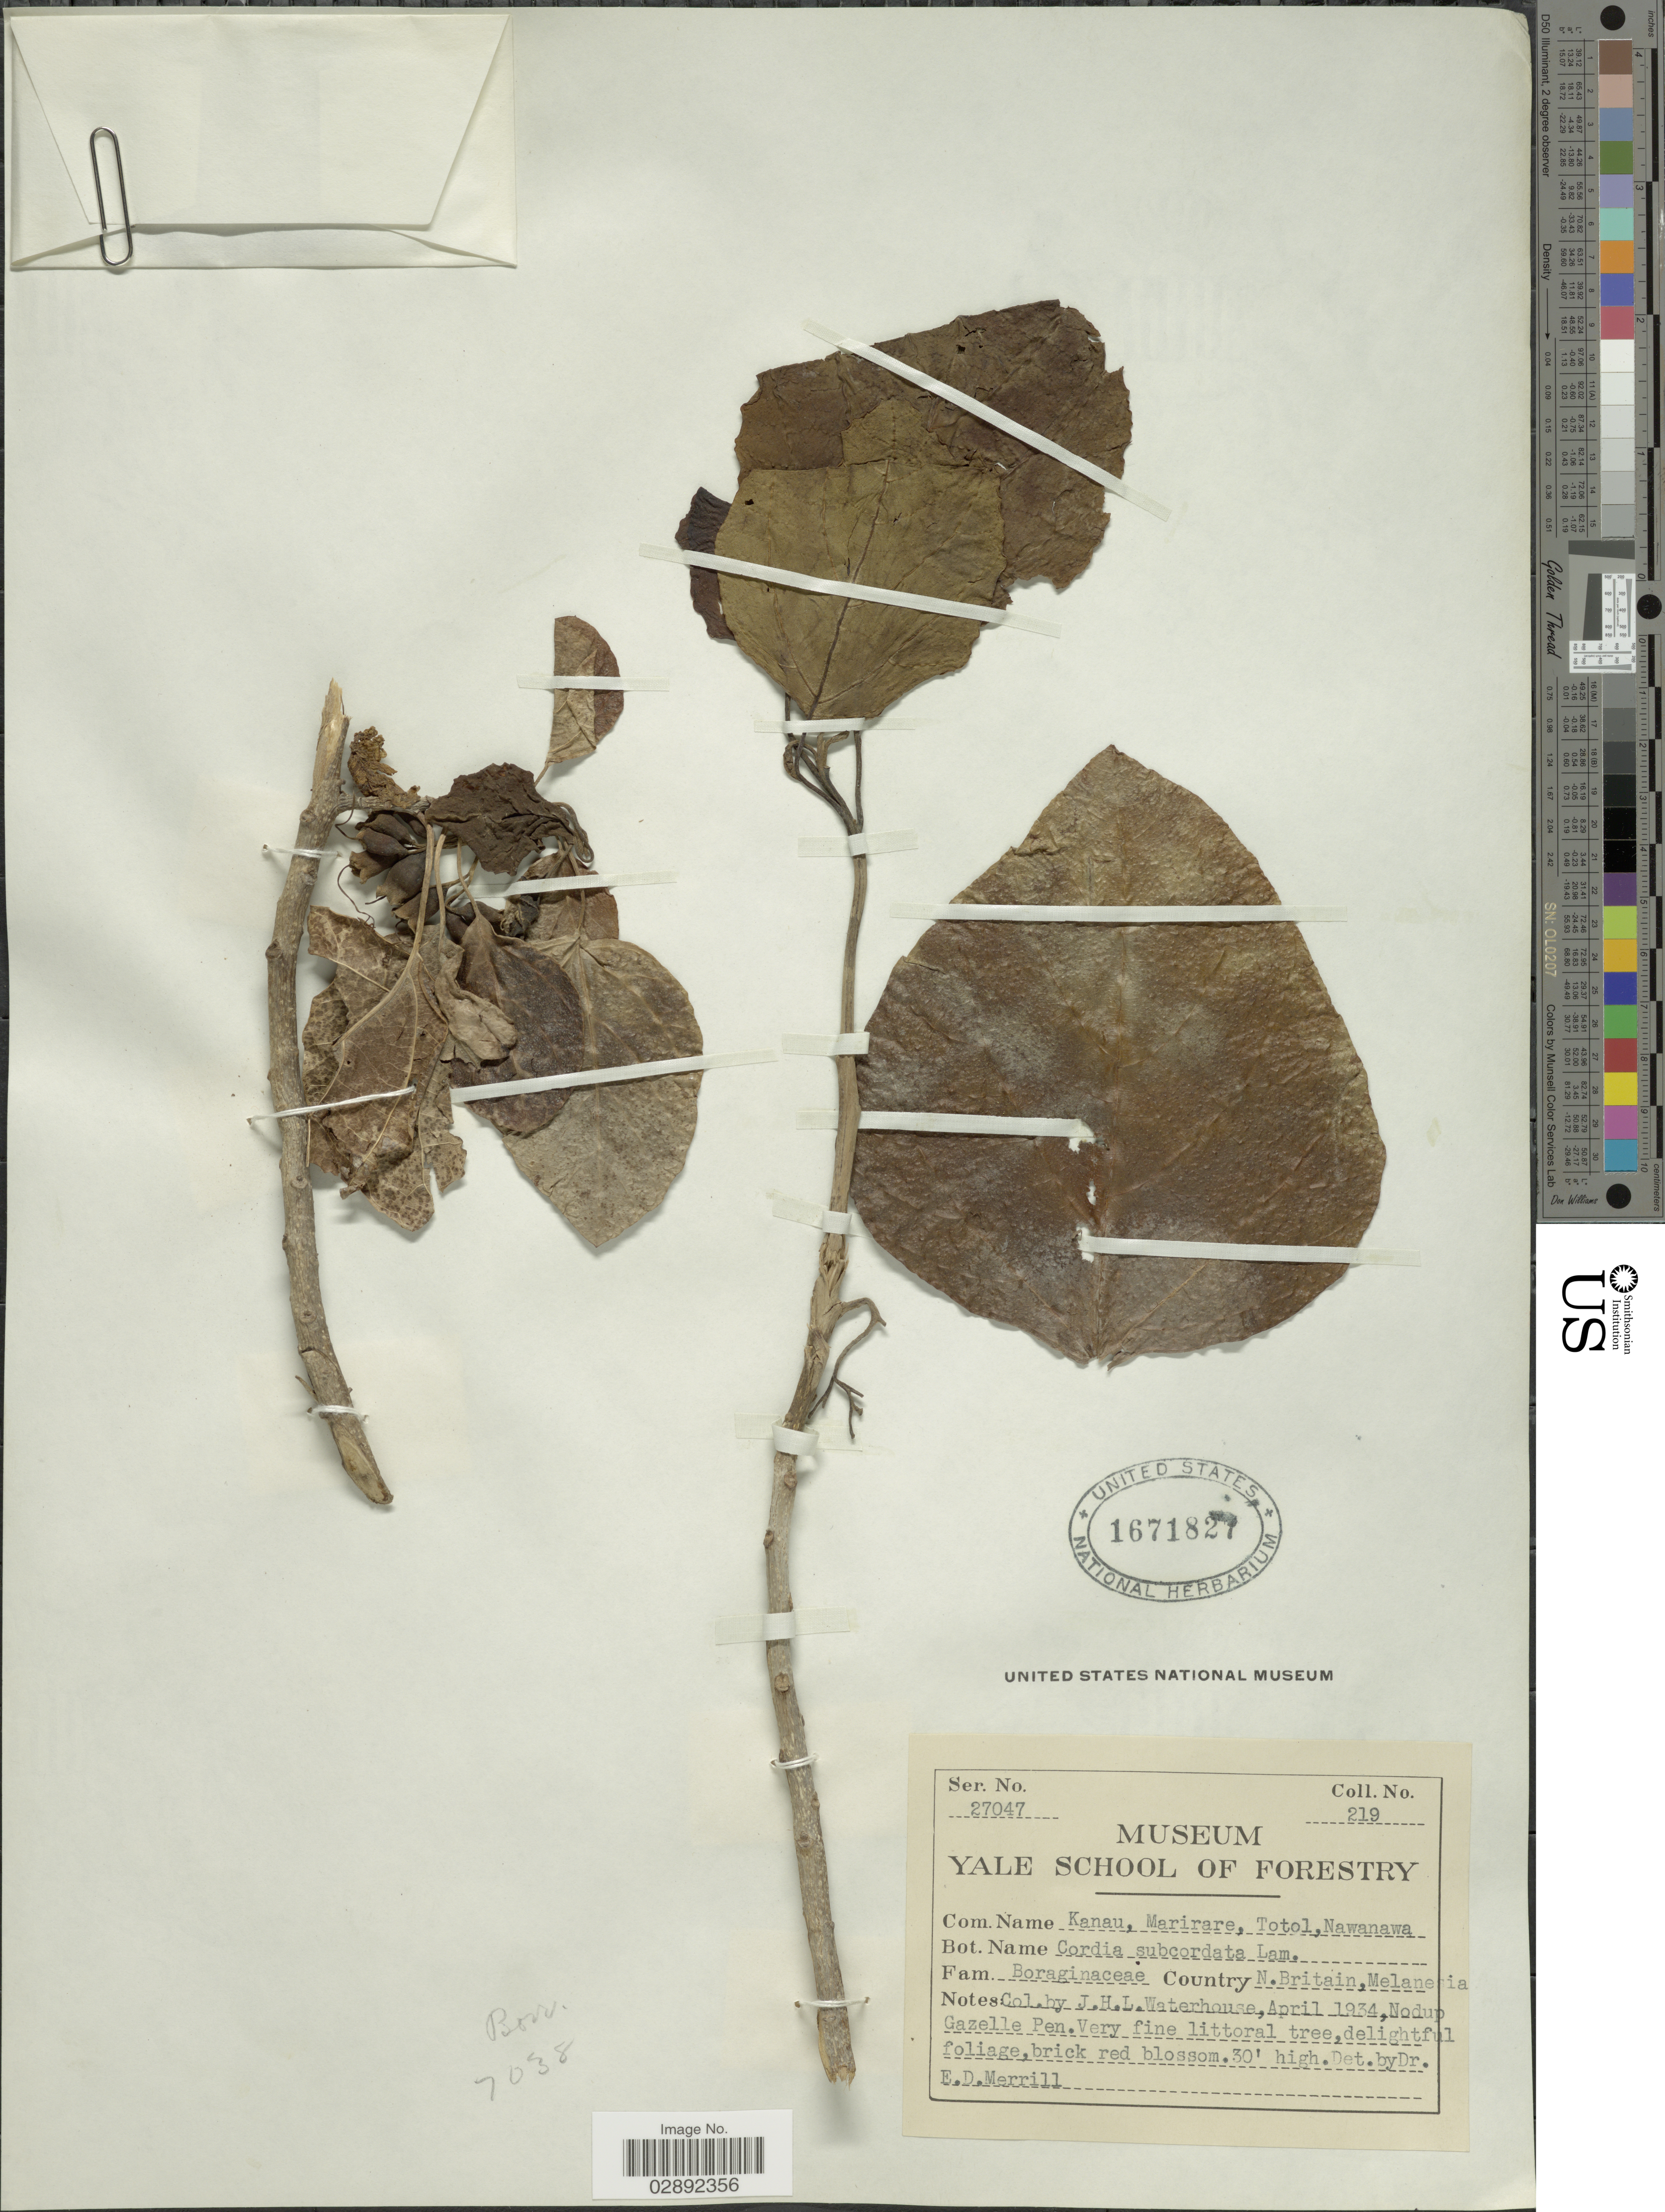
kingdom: Plantae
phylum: Tracheophyta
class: Magnoliopsida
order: Boraginales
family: Cordiaceae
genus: Cordia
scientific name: Cordia subcordata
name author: Lam.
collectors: J. Waterhouse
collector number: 219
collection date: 1934-04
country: Papua New Guinea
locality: N. Britain, Melanesia. Nodup Gazelle Pen.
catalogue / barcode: US 1671827